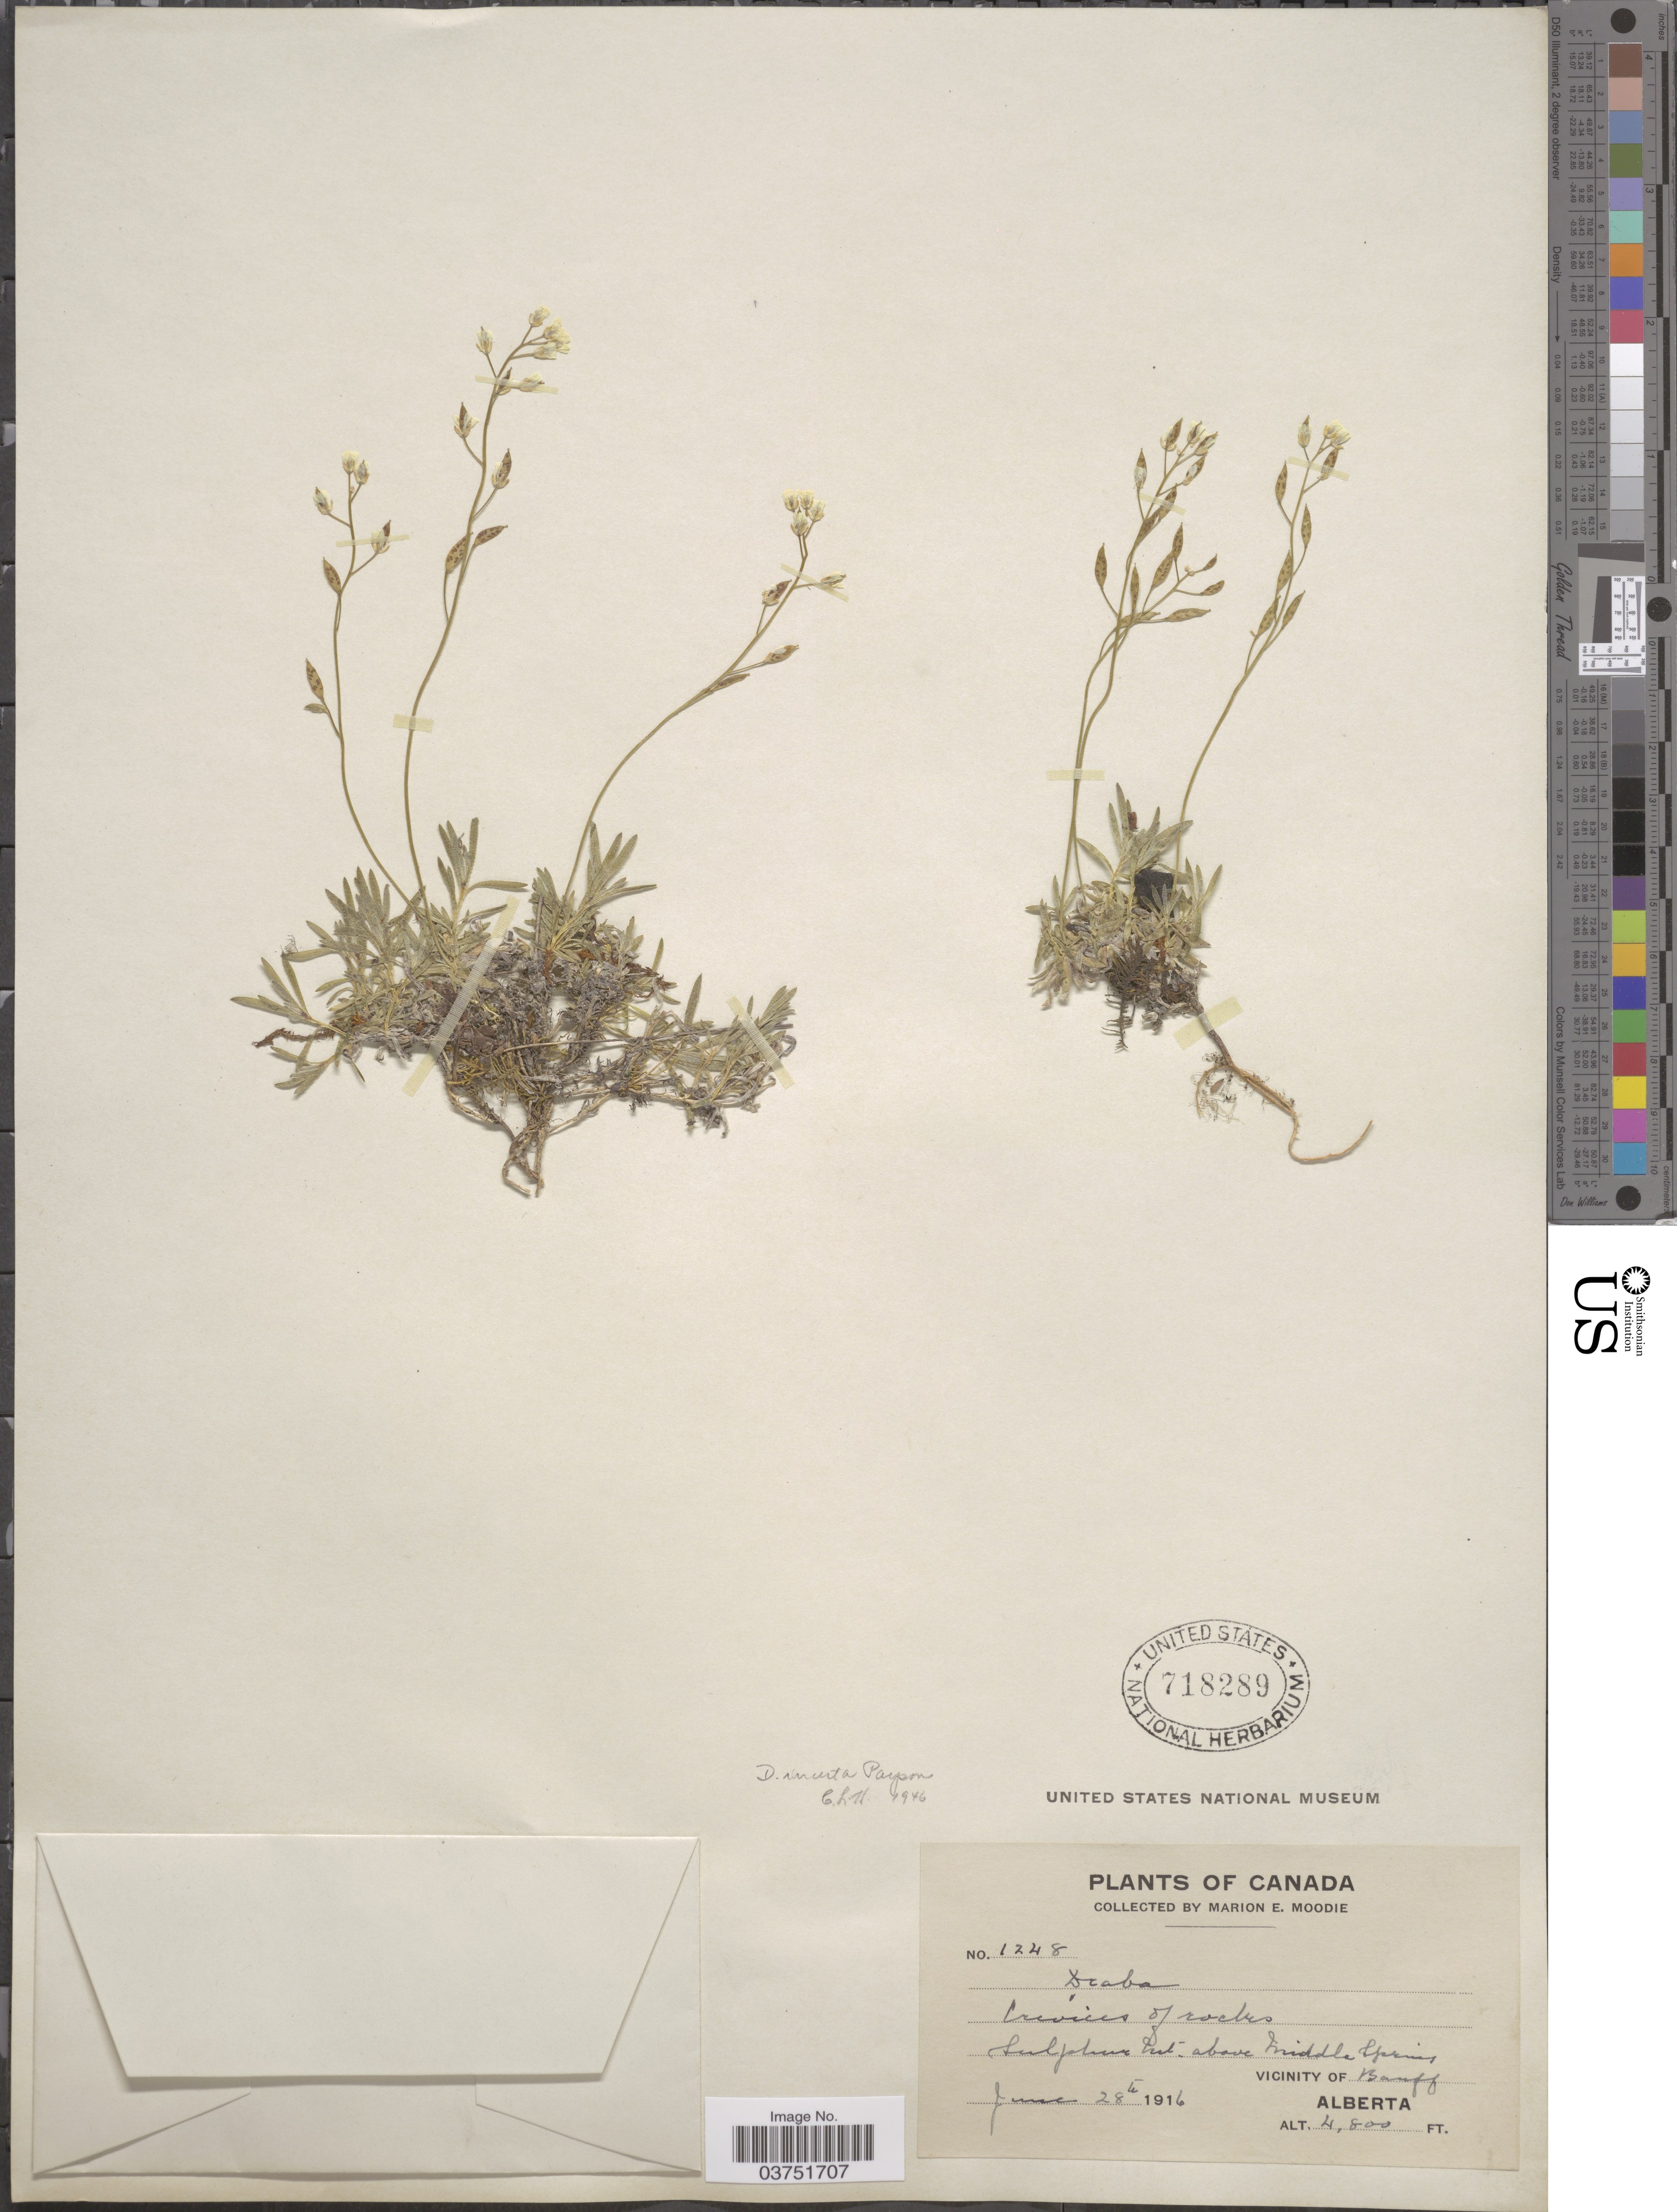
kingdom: Plantae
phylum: Tracheophyta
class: Magnoliopsida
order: Brassicales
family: Brassicaceae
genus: Draba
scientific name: Draba incerta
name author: Payson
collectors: M. E. Moodie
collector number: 1248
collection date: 1916-06-28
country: Canada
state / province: Alberta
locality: Sulphur Mt above Middle Springs. Vicinity of Banff Alberta.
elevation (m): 1463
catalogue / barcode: US 718289